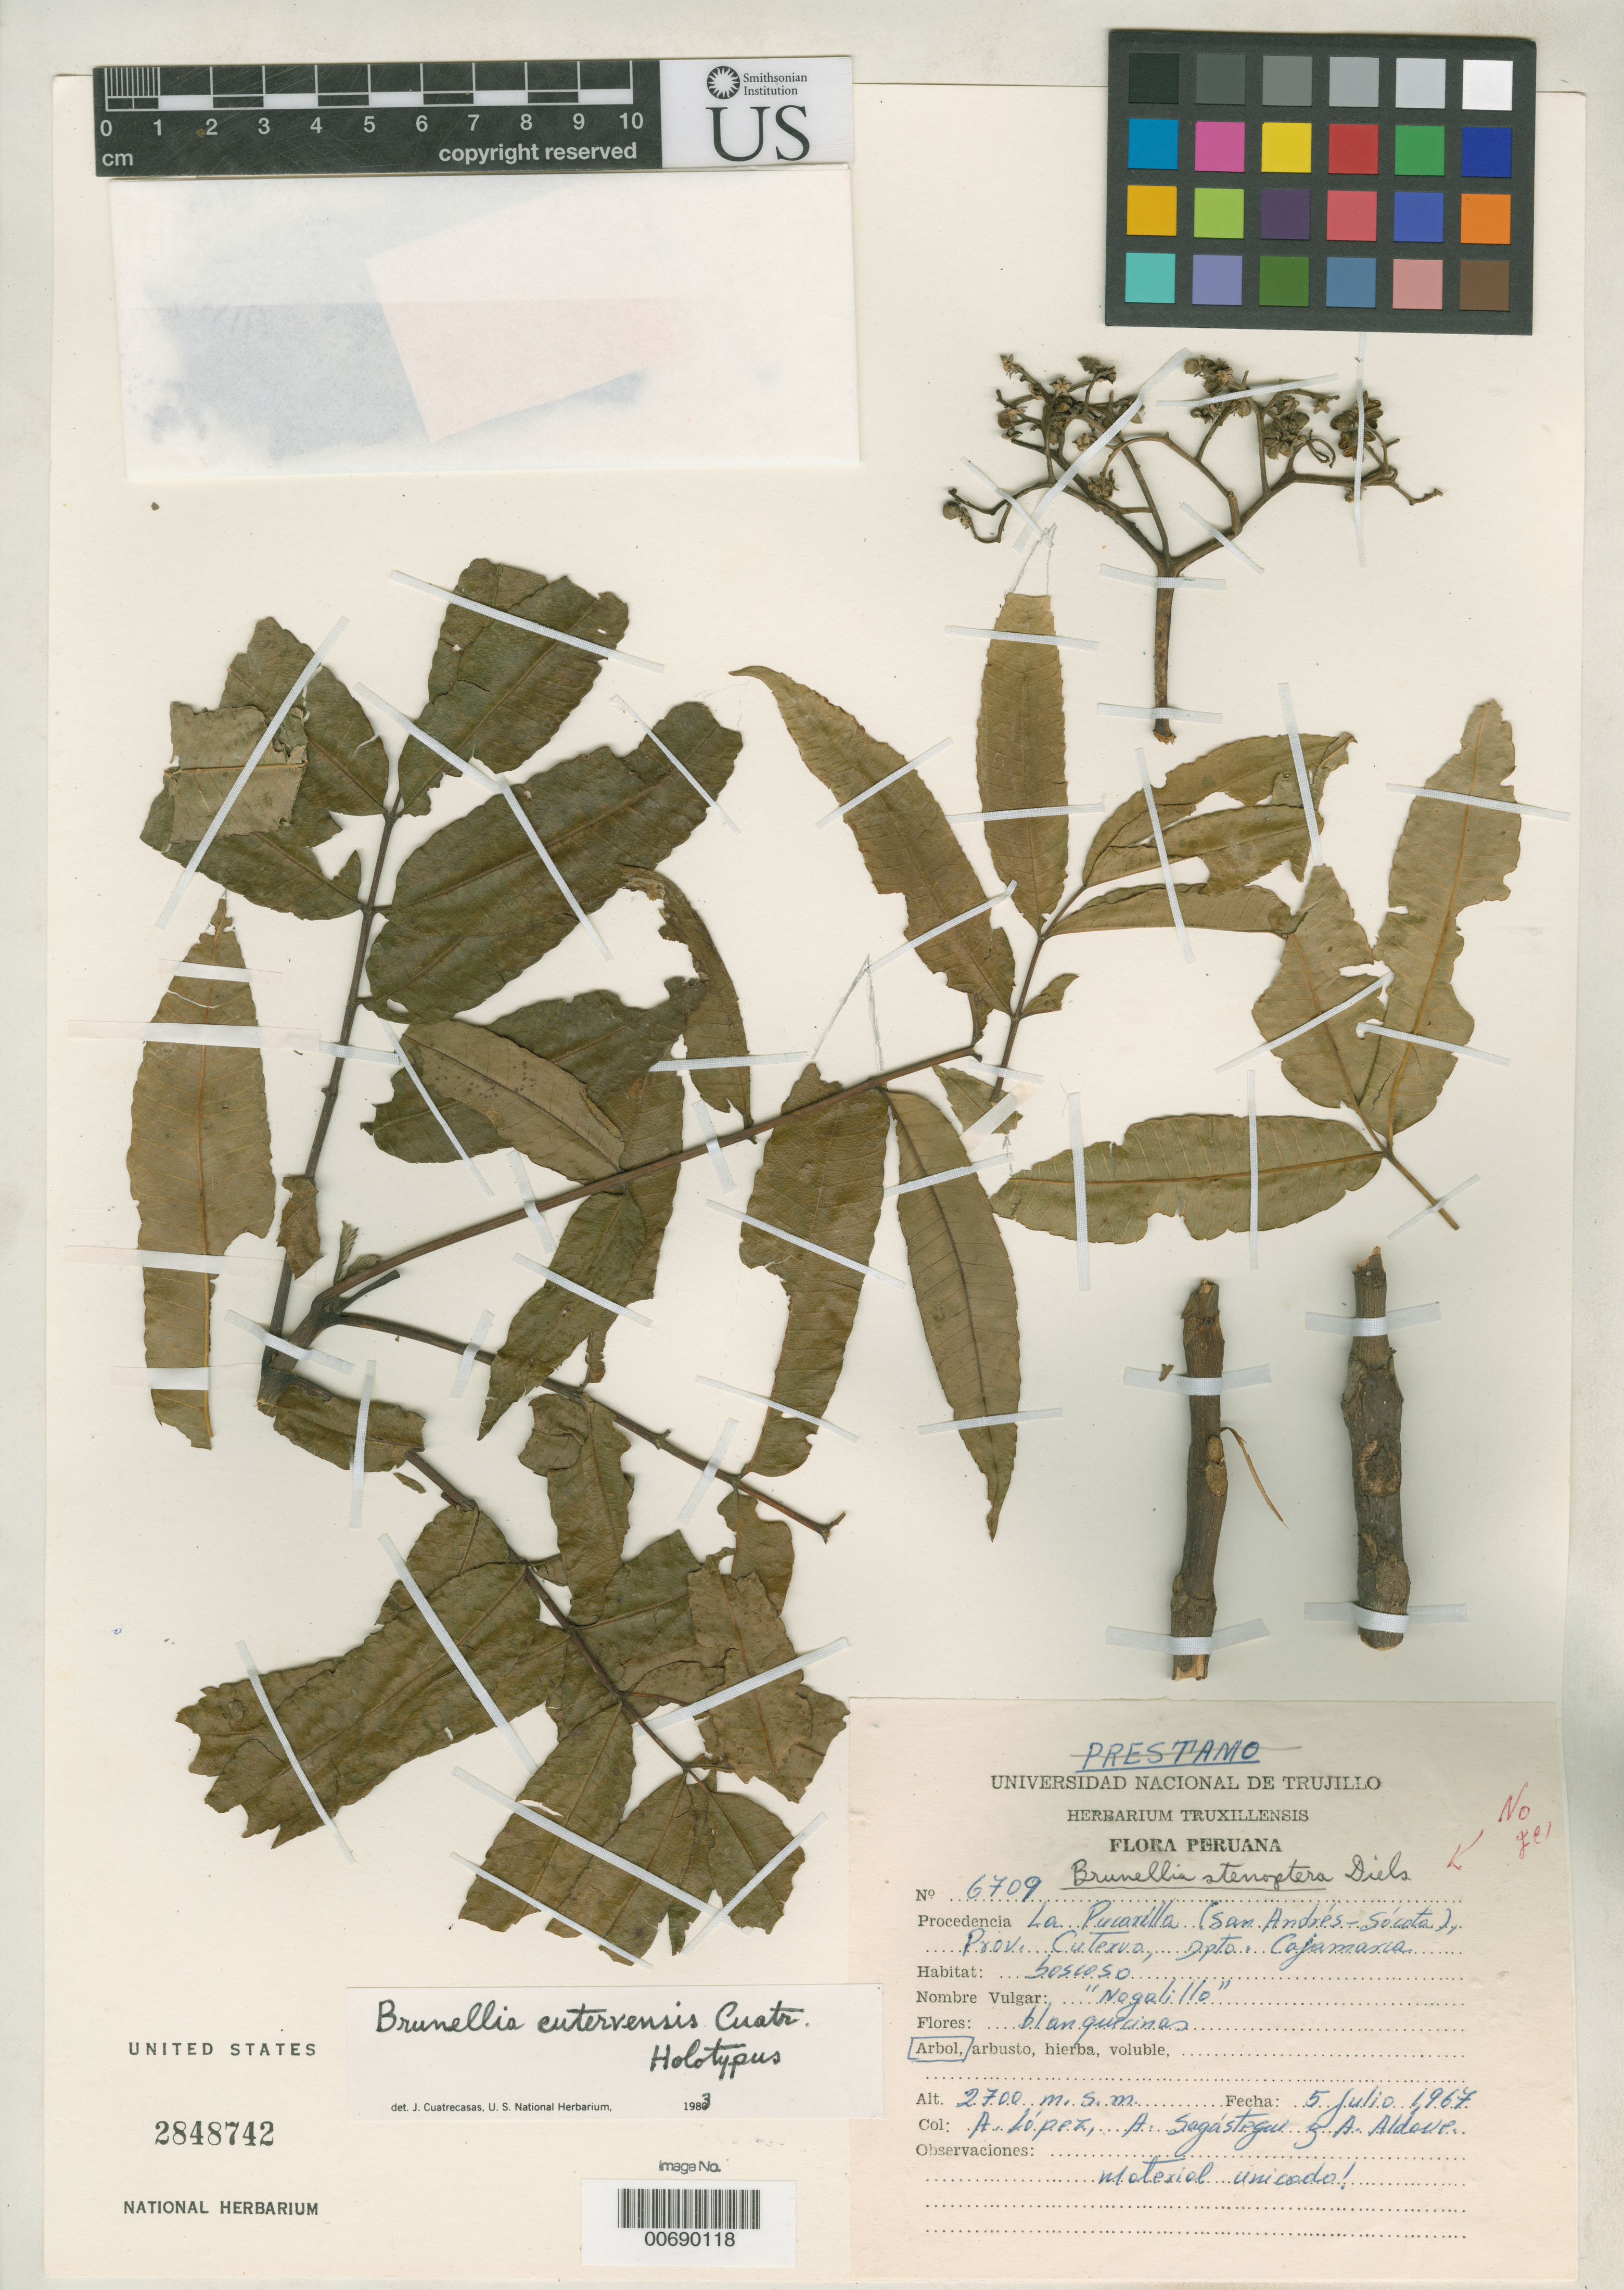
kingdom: Plantae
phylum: Tracheophyta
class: Magnoliopsida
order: Oxalidales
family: Brunelliaceae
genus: Brunellia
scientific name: Brunellia cutervensis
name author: Cuatrec.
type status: Holotype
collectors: A. Lopez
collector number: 6709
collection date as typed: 05 Jul 1967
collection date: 1967-07-05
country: Peru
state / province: Cajamarca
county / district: Cutervo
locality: La Pucarilla, between San Andrés de Cutervo and Socota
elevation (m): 2700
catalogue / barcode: US 2848742